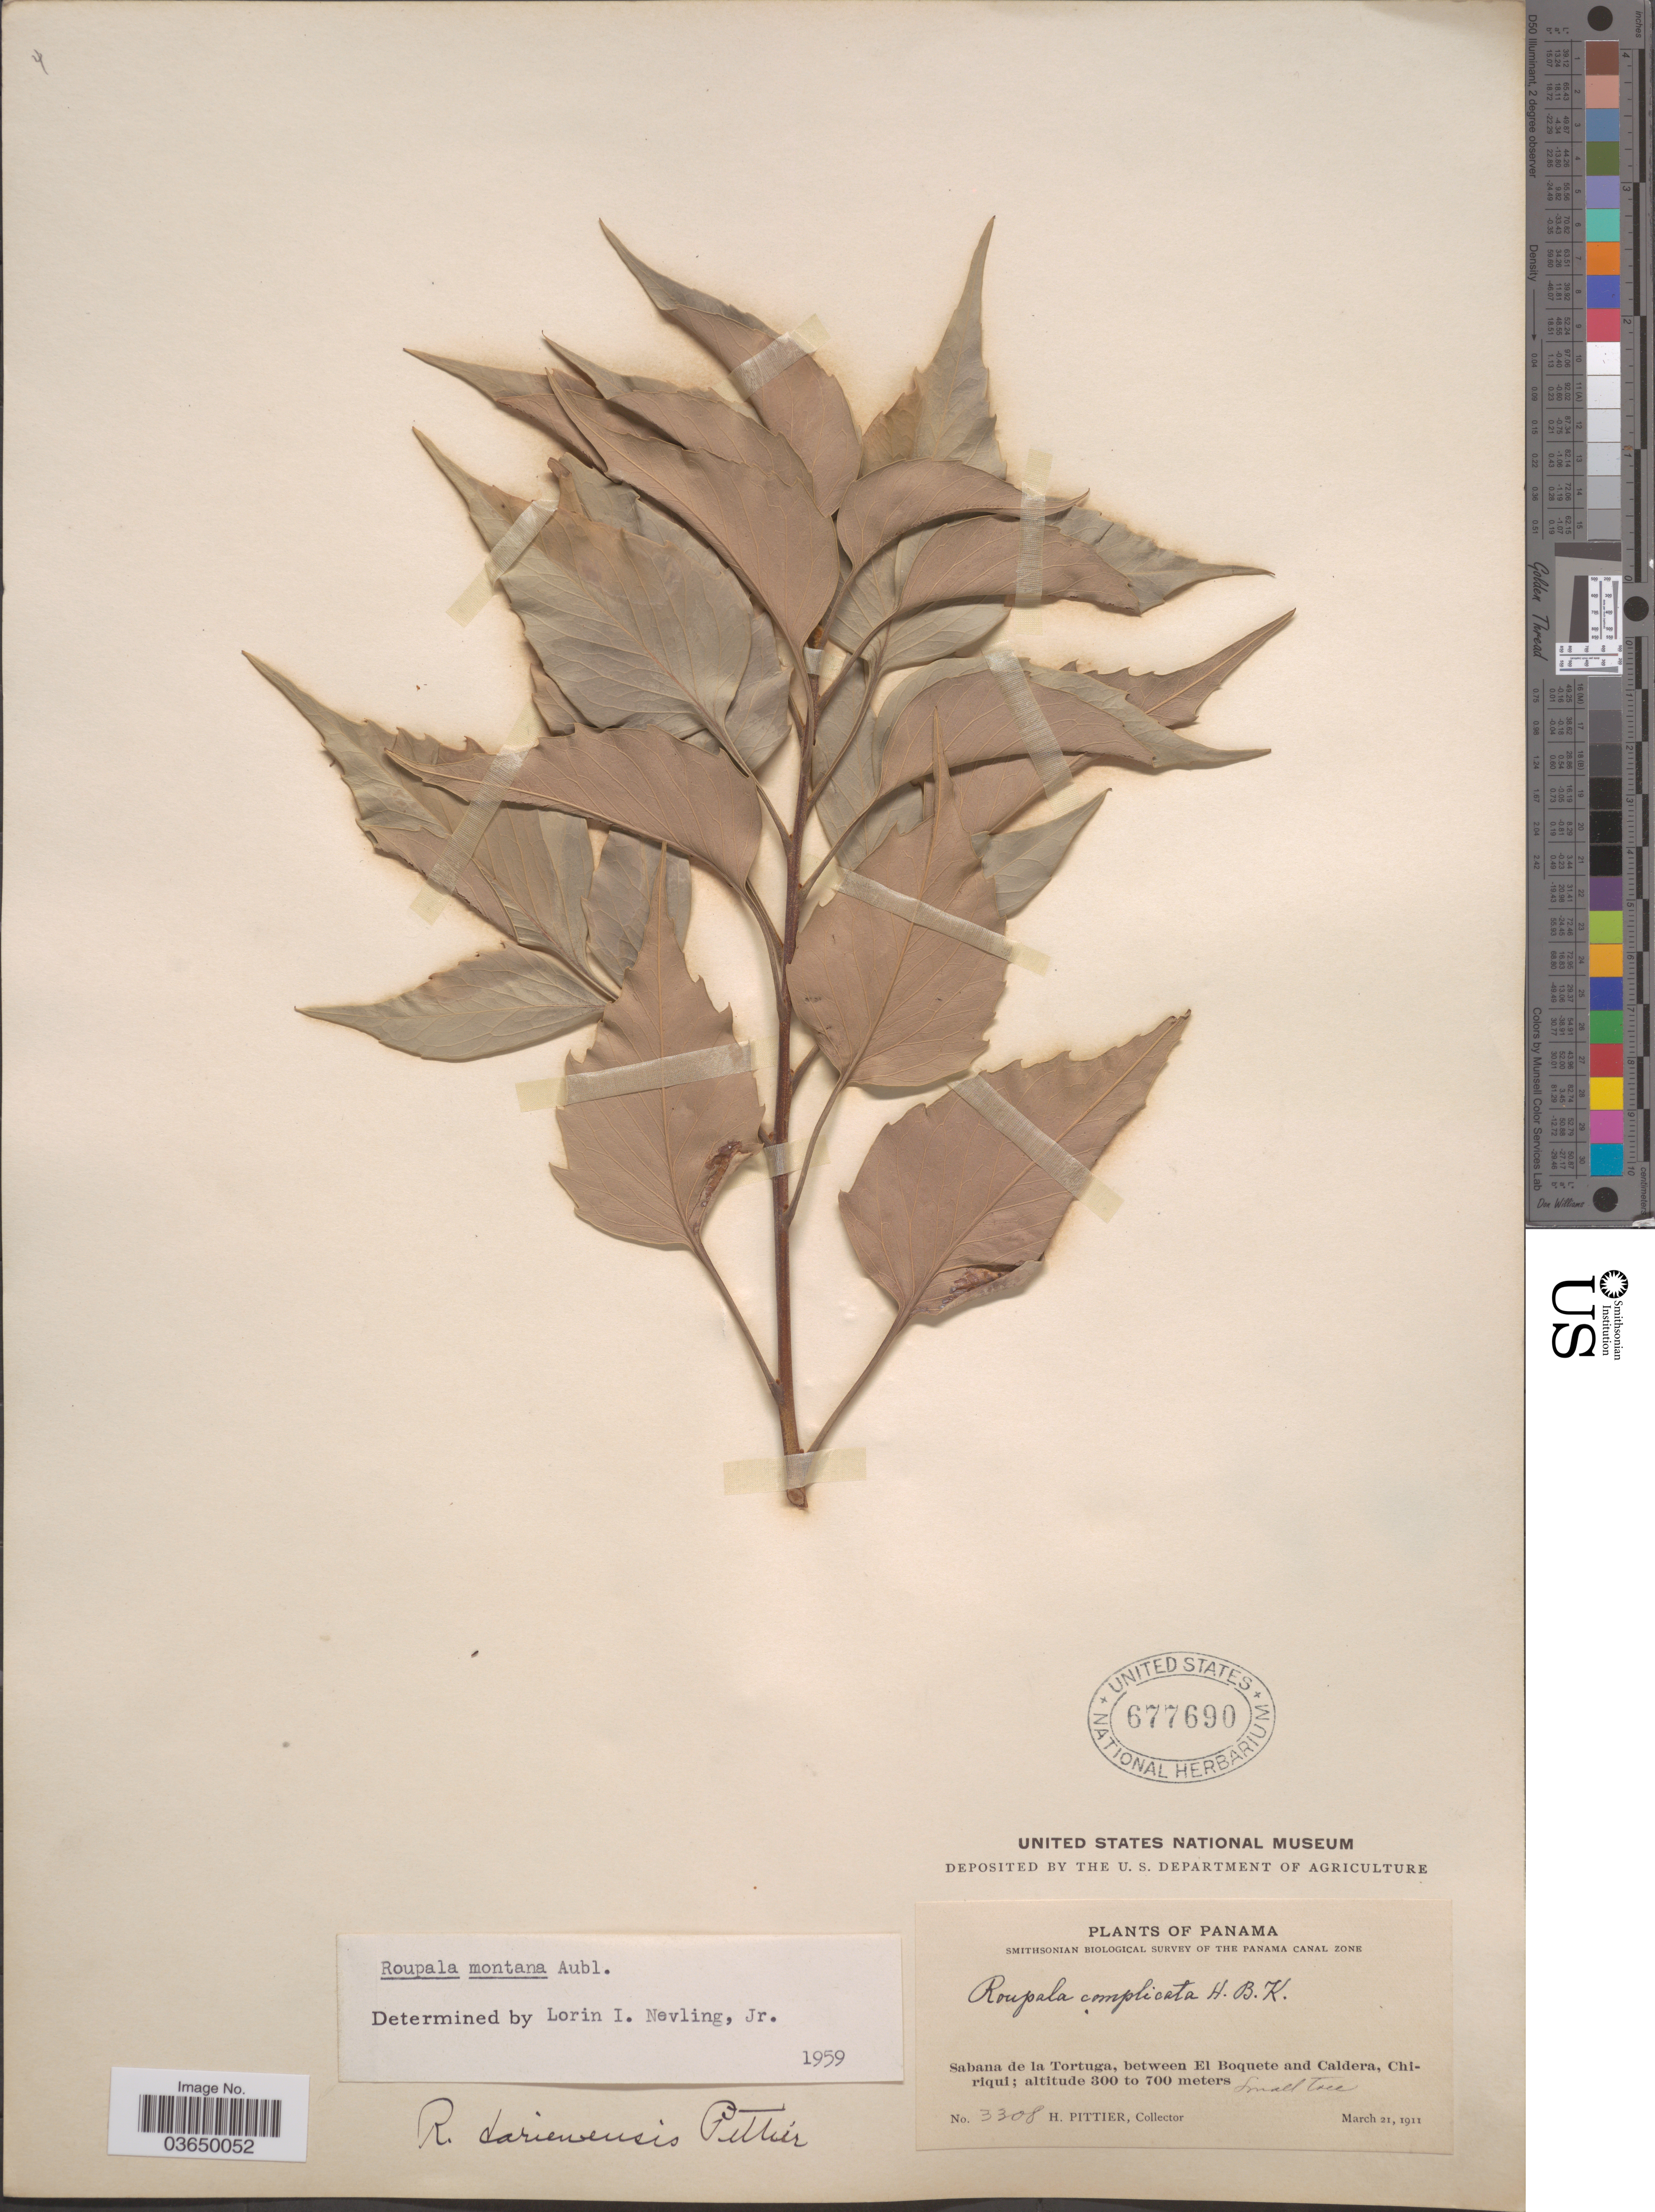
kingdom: Plantae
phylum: Tracheophyta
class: Magnoliopsida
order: Proteales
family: Proteaceae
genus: Roupala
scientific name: Roupala montana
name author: Aubl.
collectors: H. F. Pittier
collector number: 3308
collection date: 1911-03-21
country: Panama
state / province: Chiriqui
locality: The Panama Canal Zone. Sabana de la Tortuga, between El Boquete and Caldera.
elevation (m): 300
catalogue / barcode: US 677690